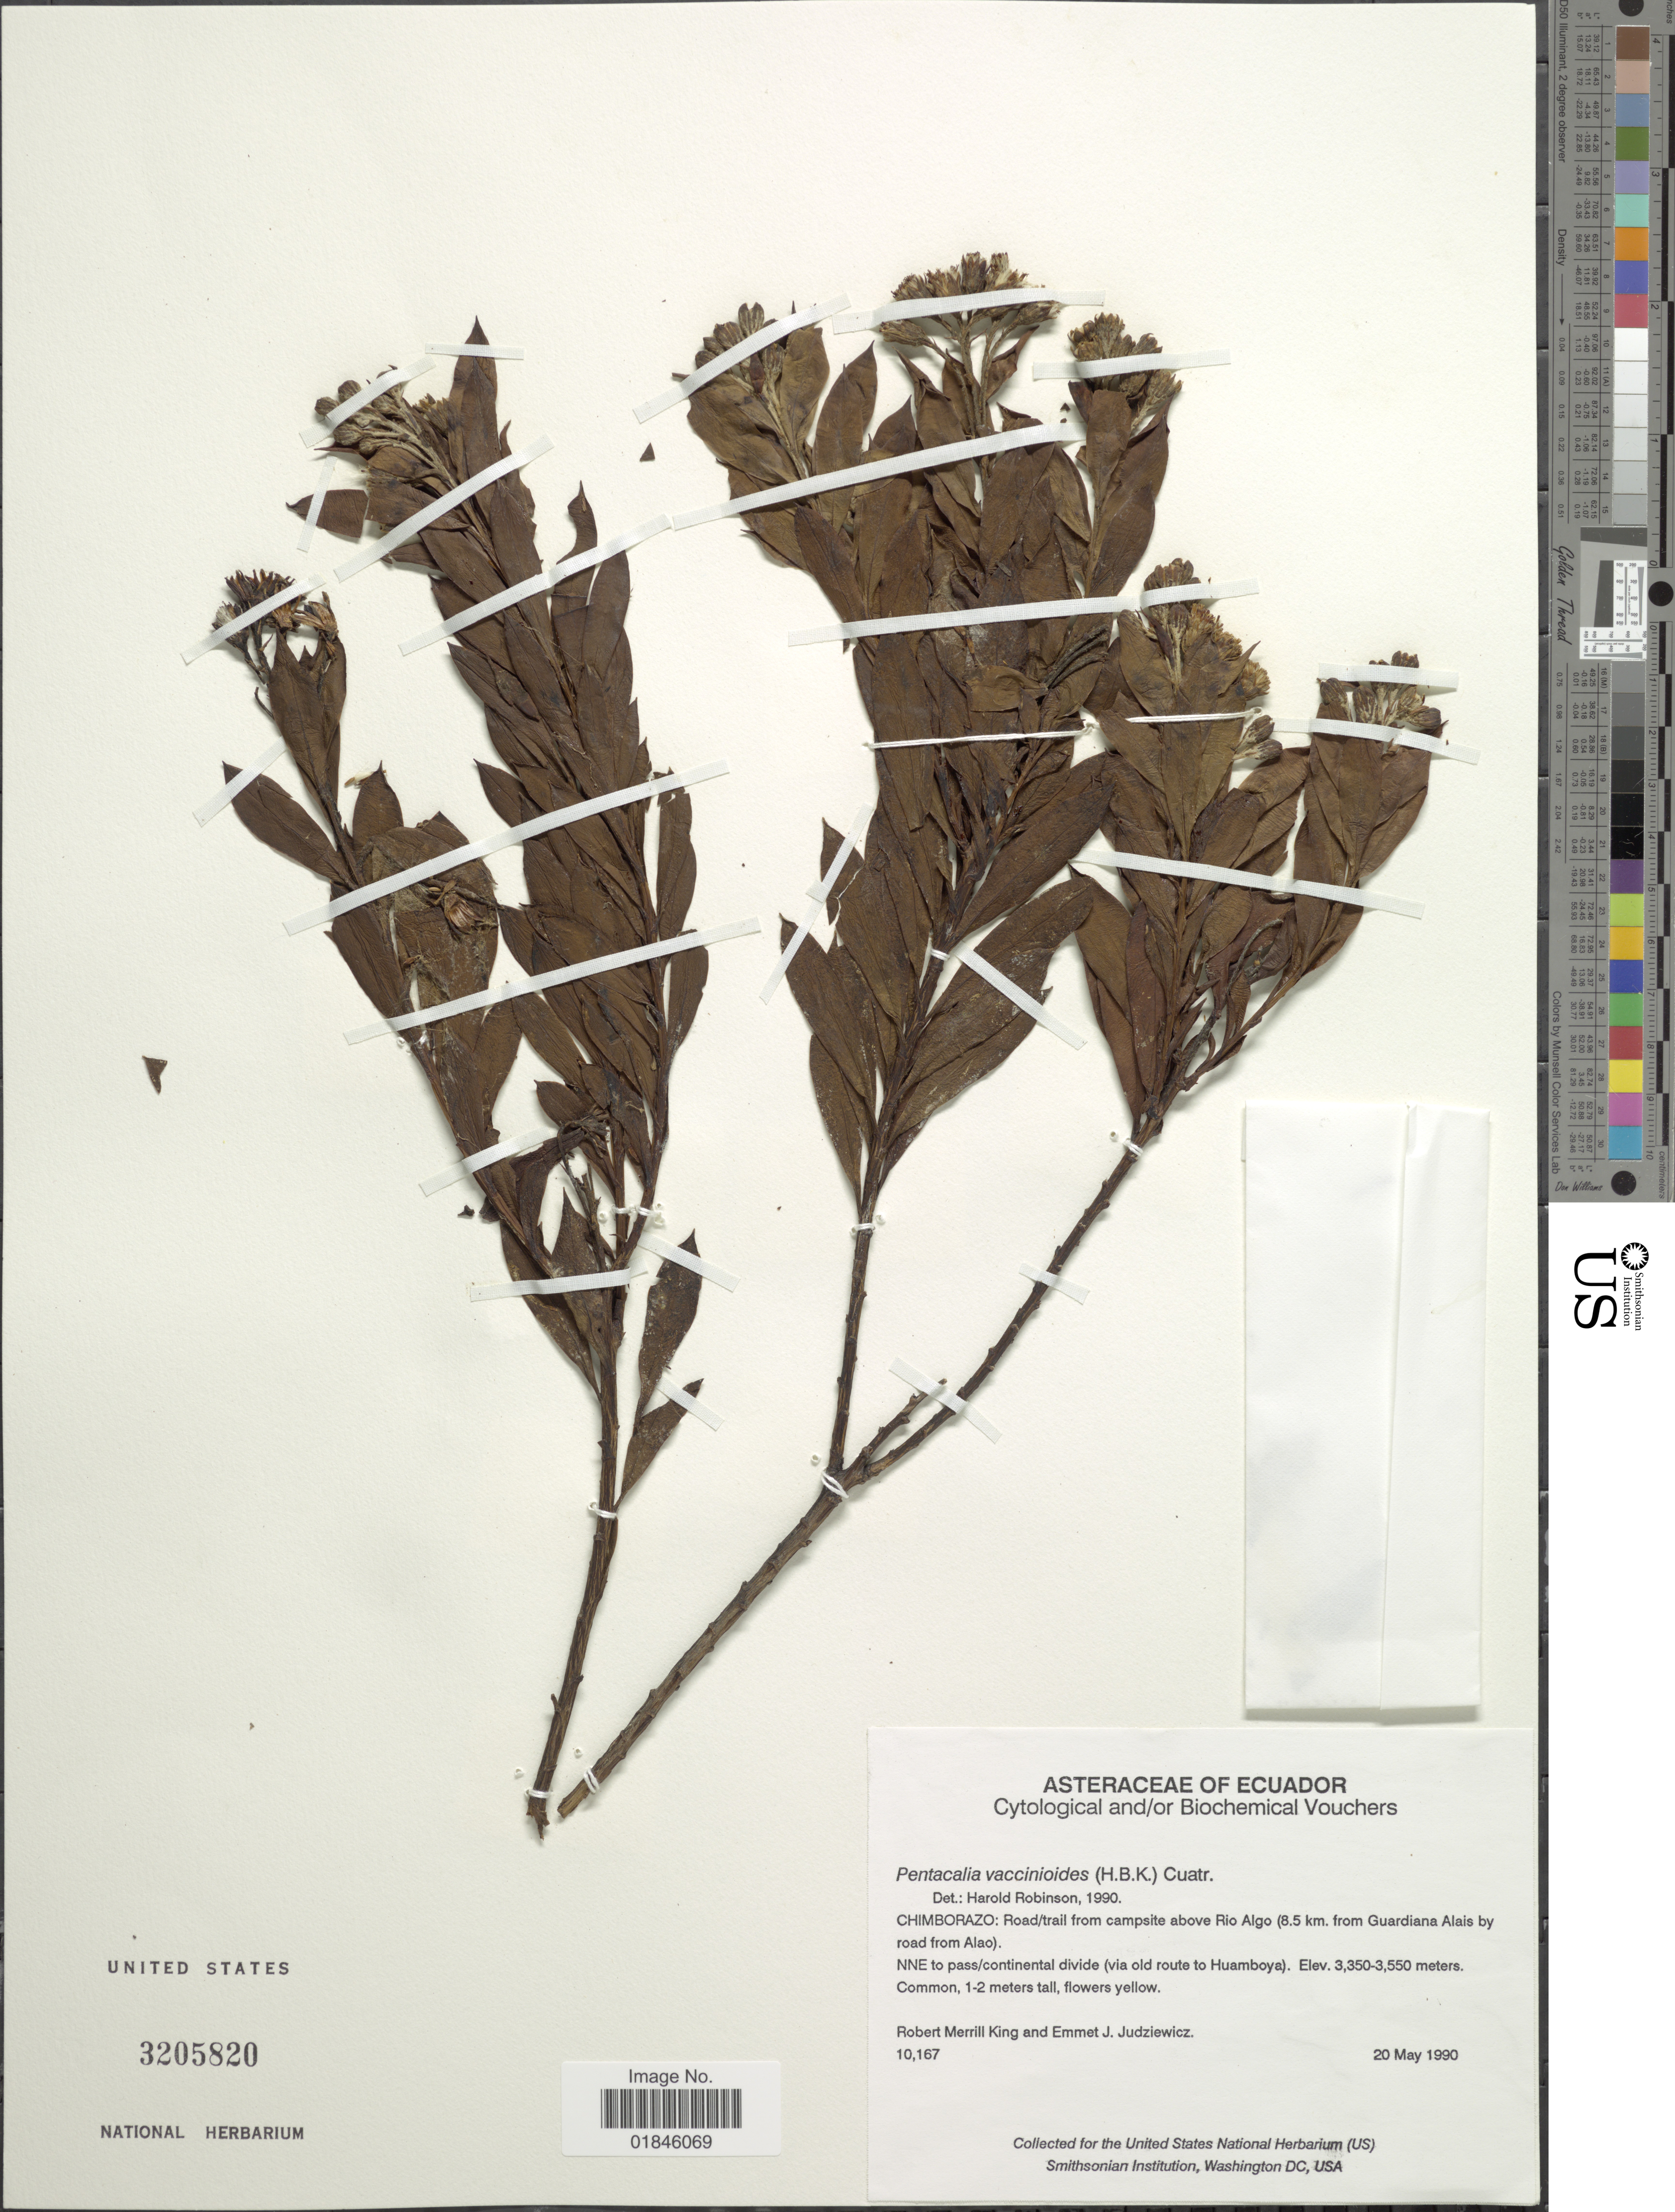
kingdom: Plantae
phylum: Tracheophyta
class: Magnoliopsida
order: Asterales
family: Asteraceae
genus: Pentacalia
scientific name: Pentacalia vaccinioides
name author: (Kunth) Cuatrec.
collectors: R. M. King & E. J. Judziewicz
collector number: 10167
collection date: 1990-05-20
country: Ecuador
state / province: Chimborazo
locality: Chimborazo: Road/trail from campsite above Rio Algo (8.5 km. from Guardiana Alais by road from Alao)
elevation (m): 3350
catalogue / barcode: US 32058520